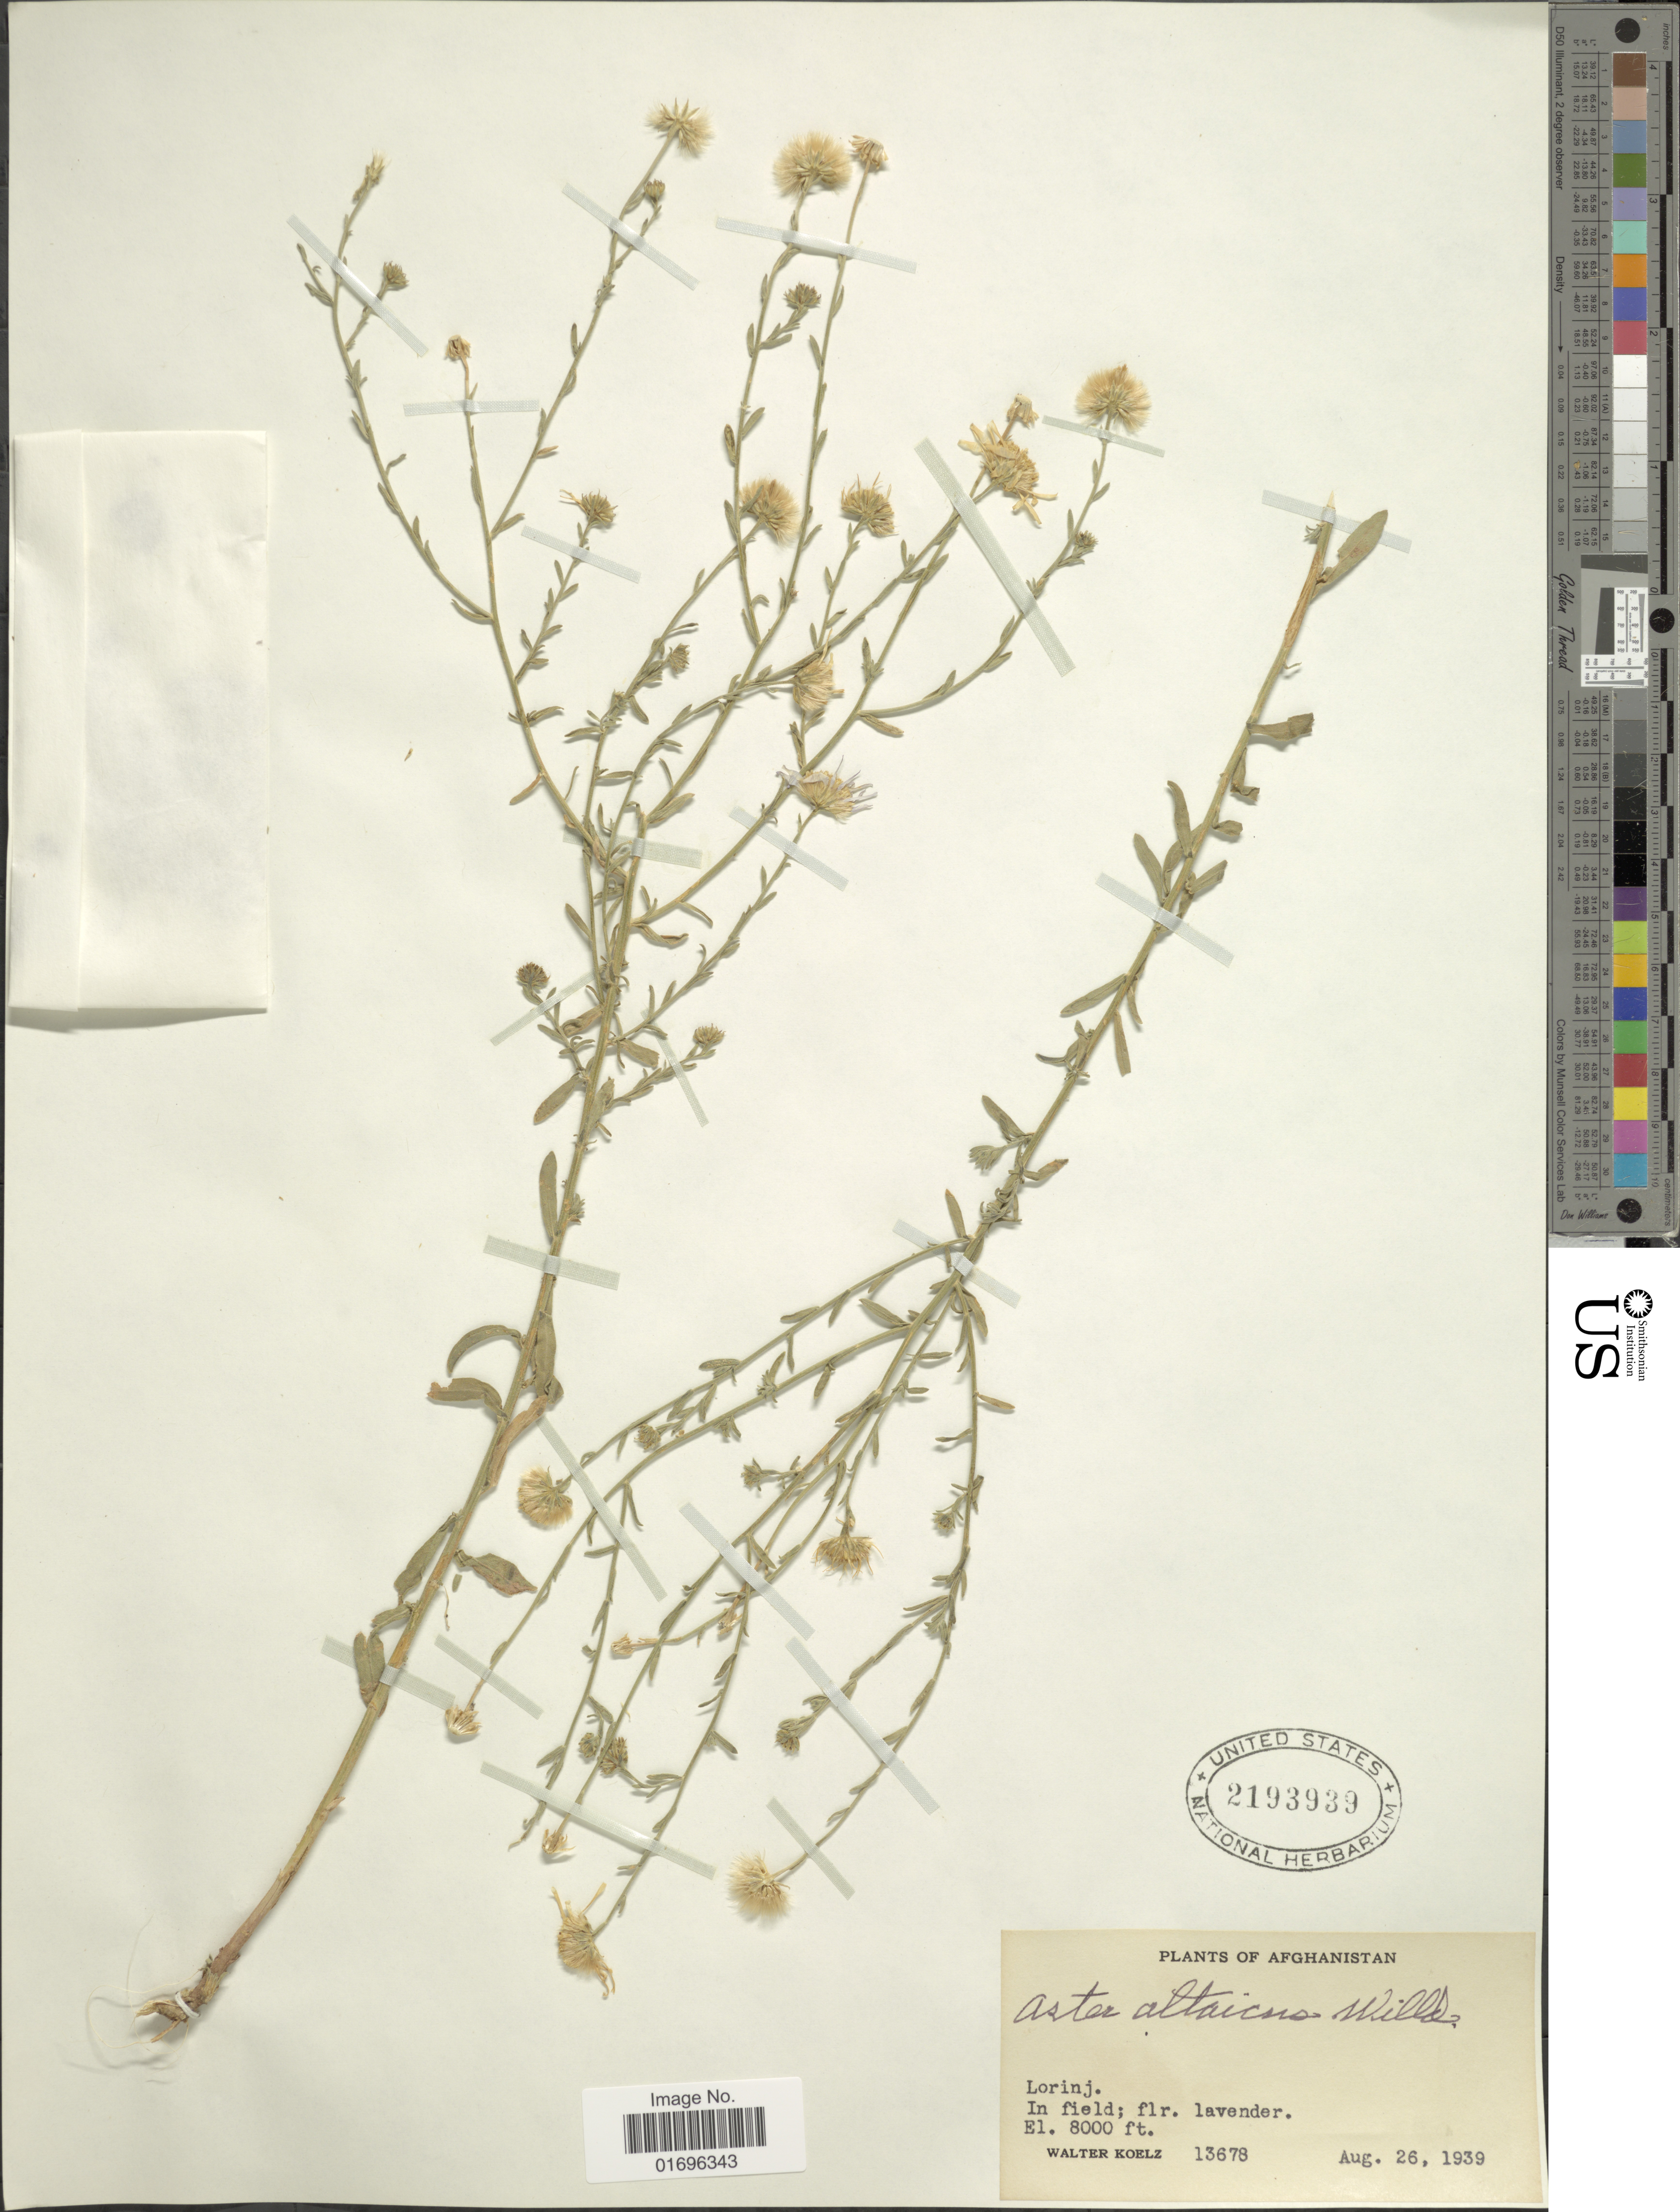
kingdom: Plantae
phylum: Tracheophyta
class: Magnoliopsida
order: Asterales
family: Asteraceae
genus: Aster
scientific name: Aster altaicus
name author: Willd.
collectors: W. N. Koelz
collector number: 13678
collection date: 1939-08-26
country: Afghanistan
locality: Lorinj.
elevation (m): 2438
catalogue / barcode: US 2193939